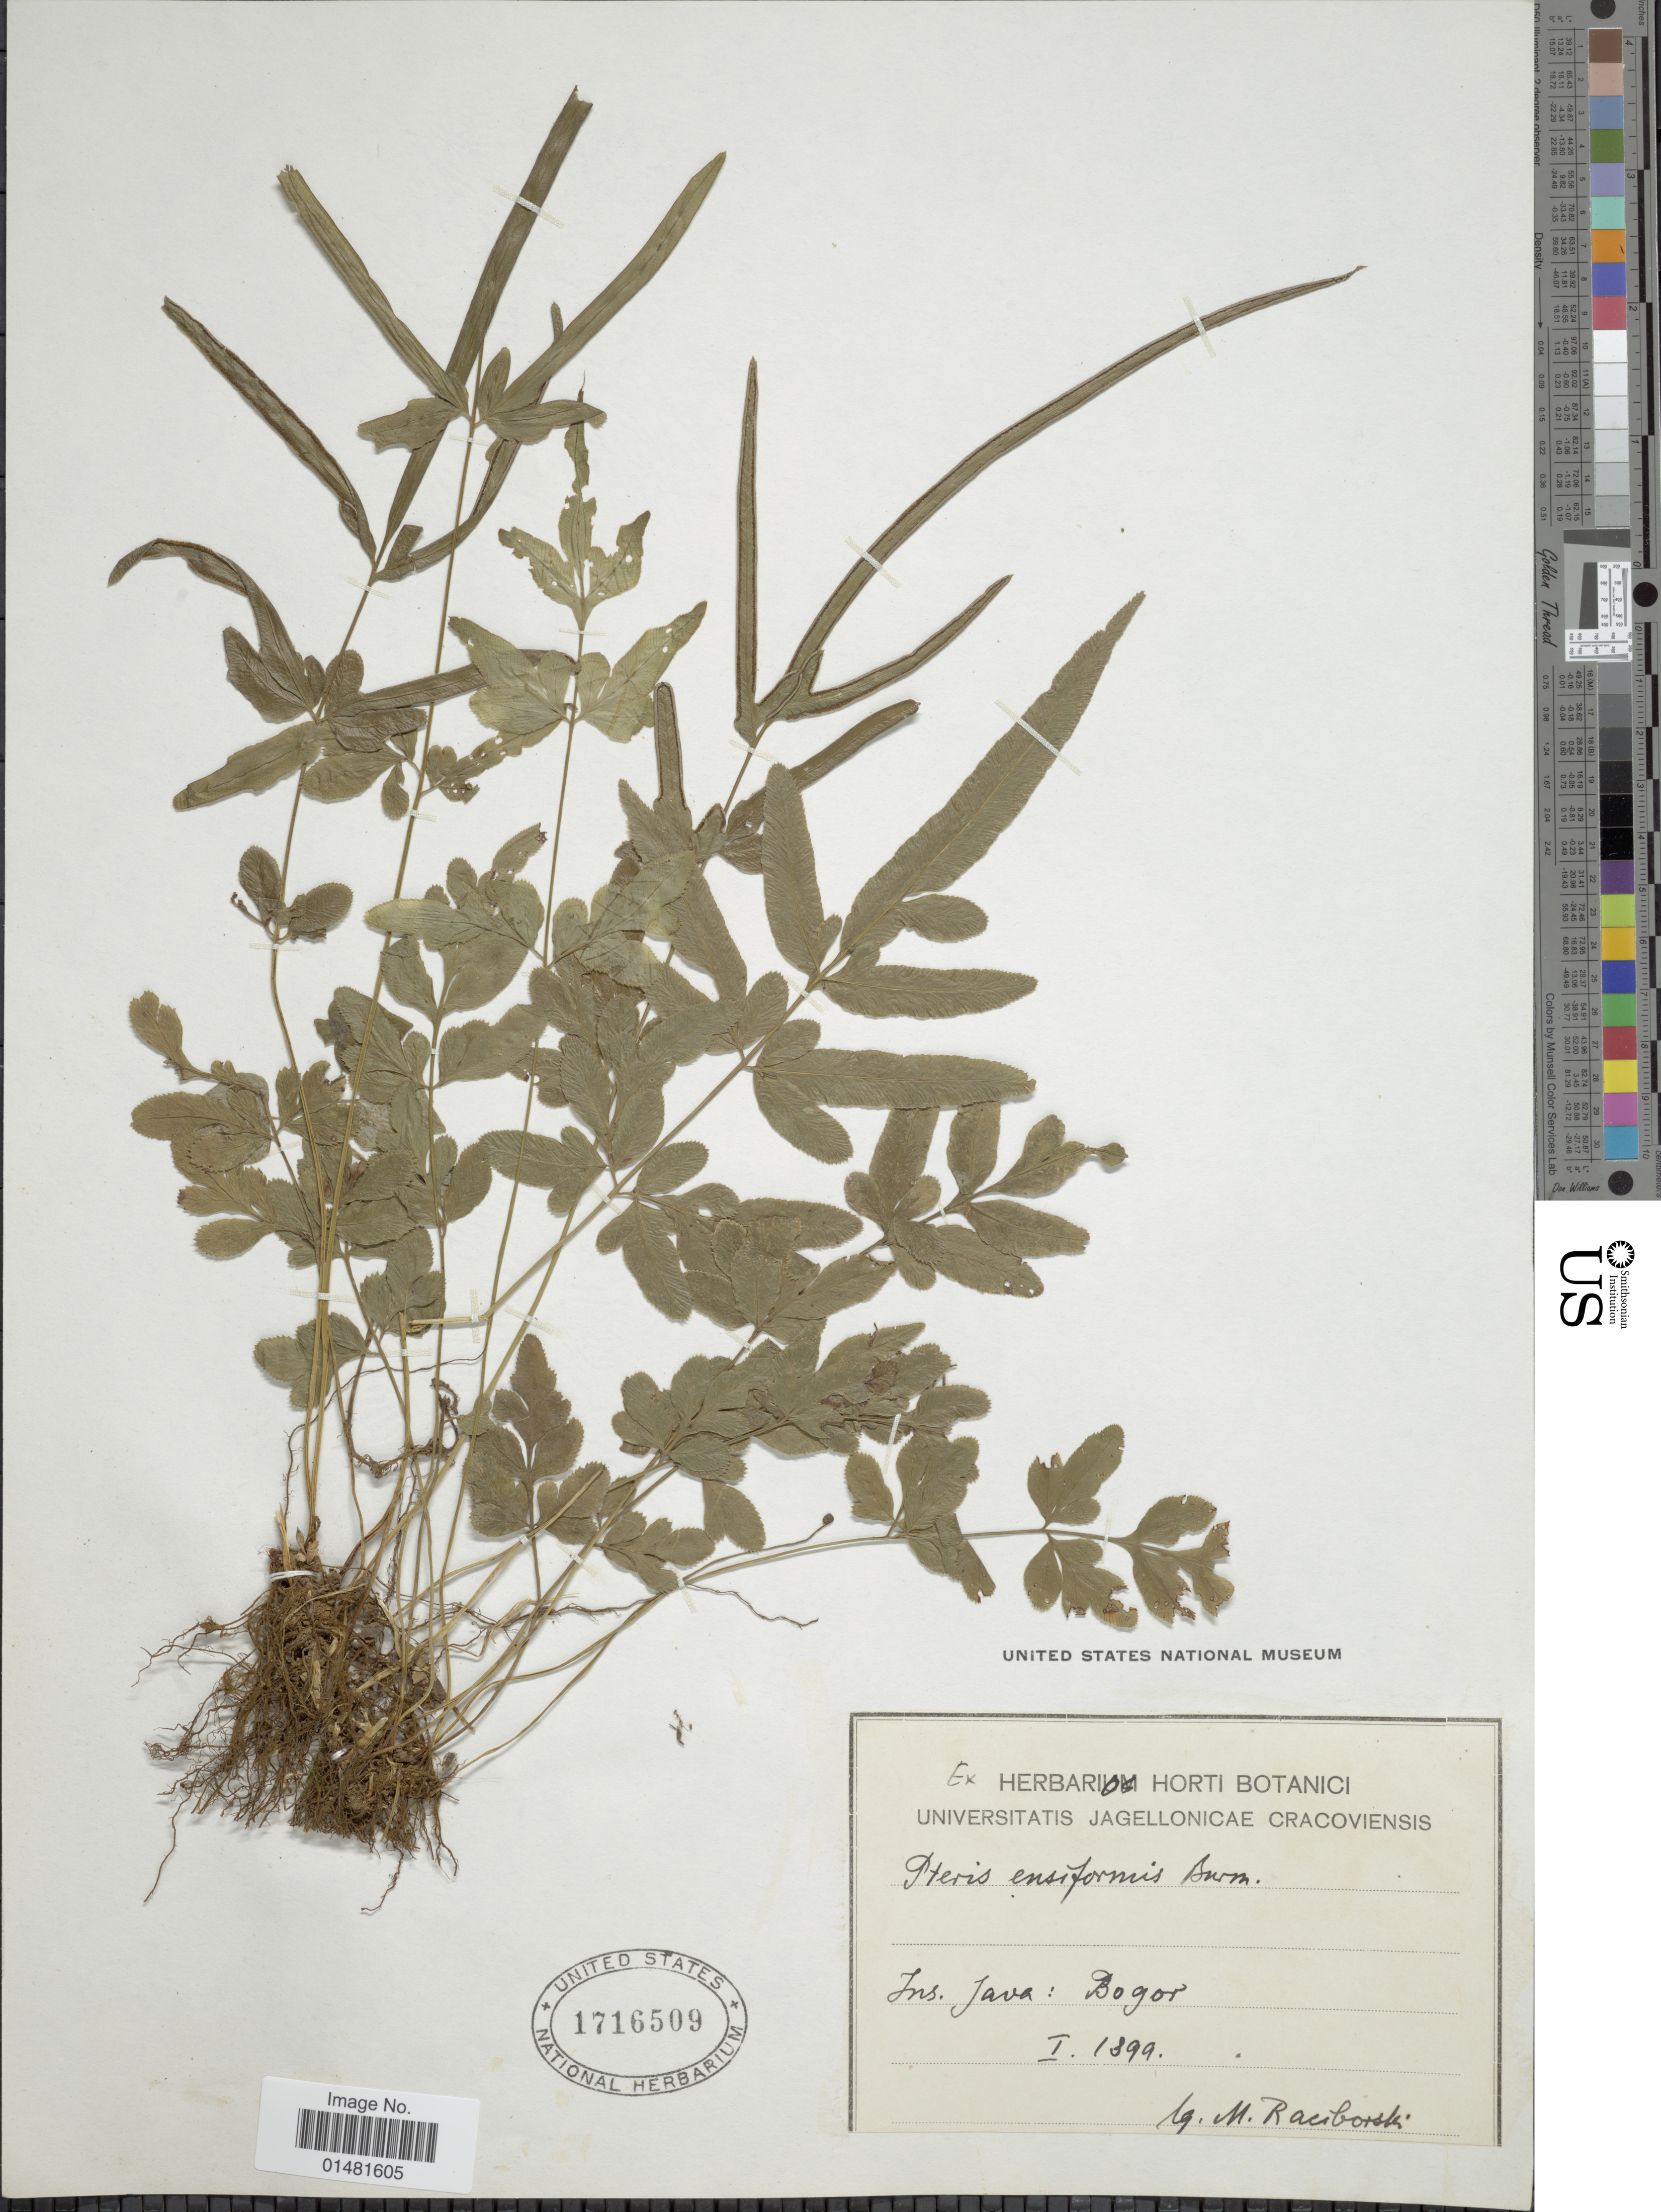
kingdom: Plantae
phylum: Tracheophyta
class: Polypodiopsida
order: Polypodiales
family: Pteridaceae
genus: Pteris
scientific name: Pteris ensiformis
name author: Burm. f.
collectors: M. Raciborski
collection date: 1899-01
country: Indonesia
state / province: Java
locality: Bogor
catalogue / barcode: US 1716509